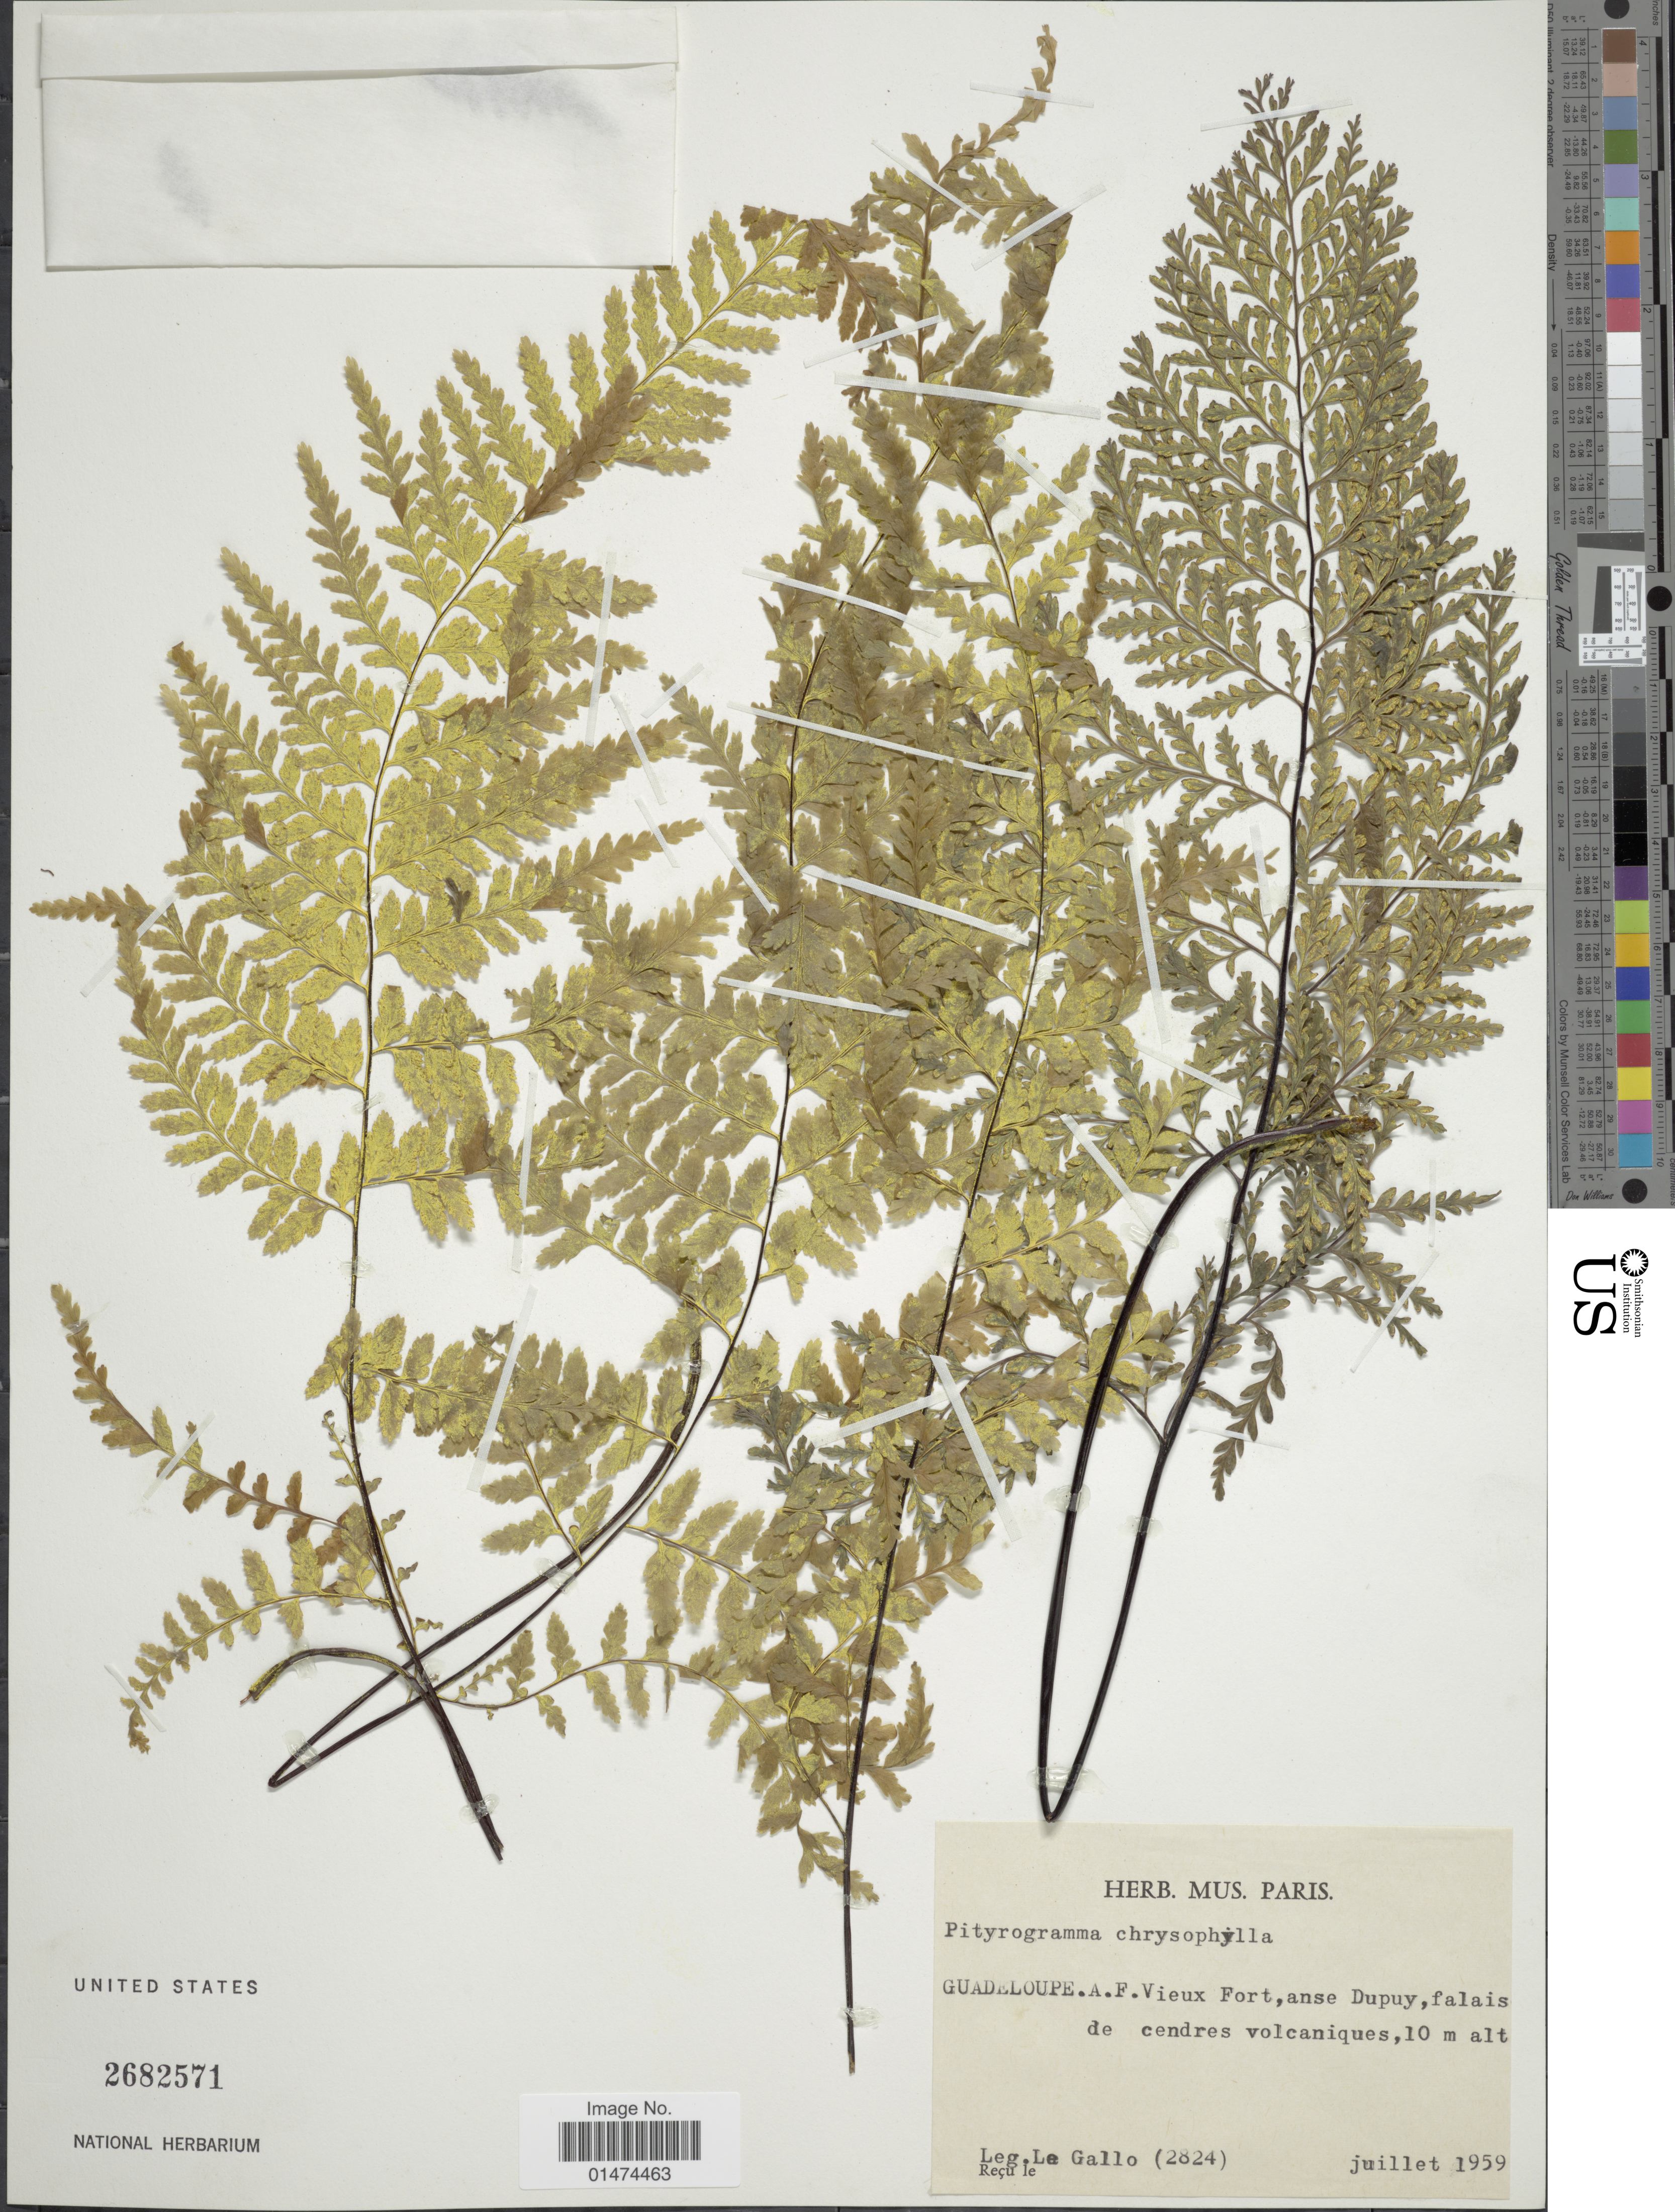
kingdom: Plantae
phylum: Tracheophyta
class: Polypodiopsida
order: Polypodiales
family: Pteridaceae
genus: Pityrogramma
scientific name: Pityrogramma chrysophylla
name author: (Sw.) Link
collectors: Le Gallo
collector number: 2824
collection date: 1959-07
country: St. Lucia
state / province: Vieux-Fort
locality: Guadelope.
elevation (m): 10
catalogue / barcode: US 2682571